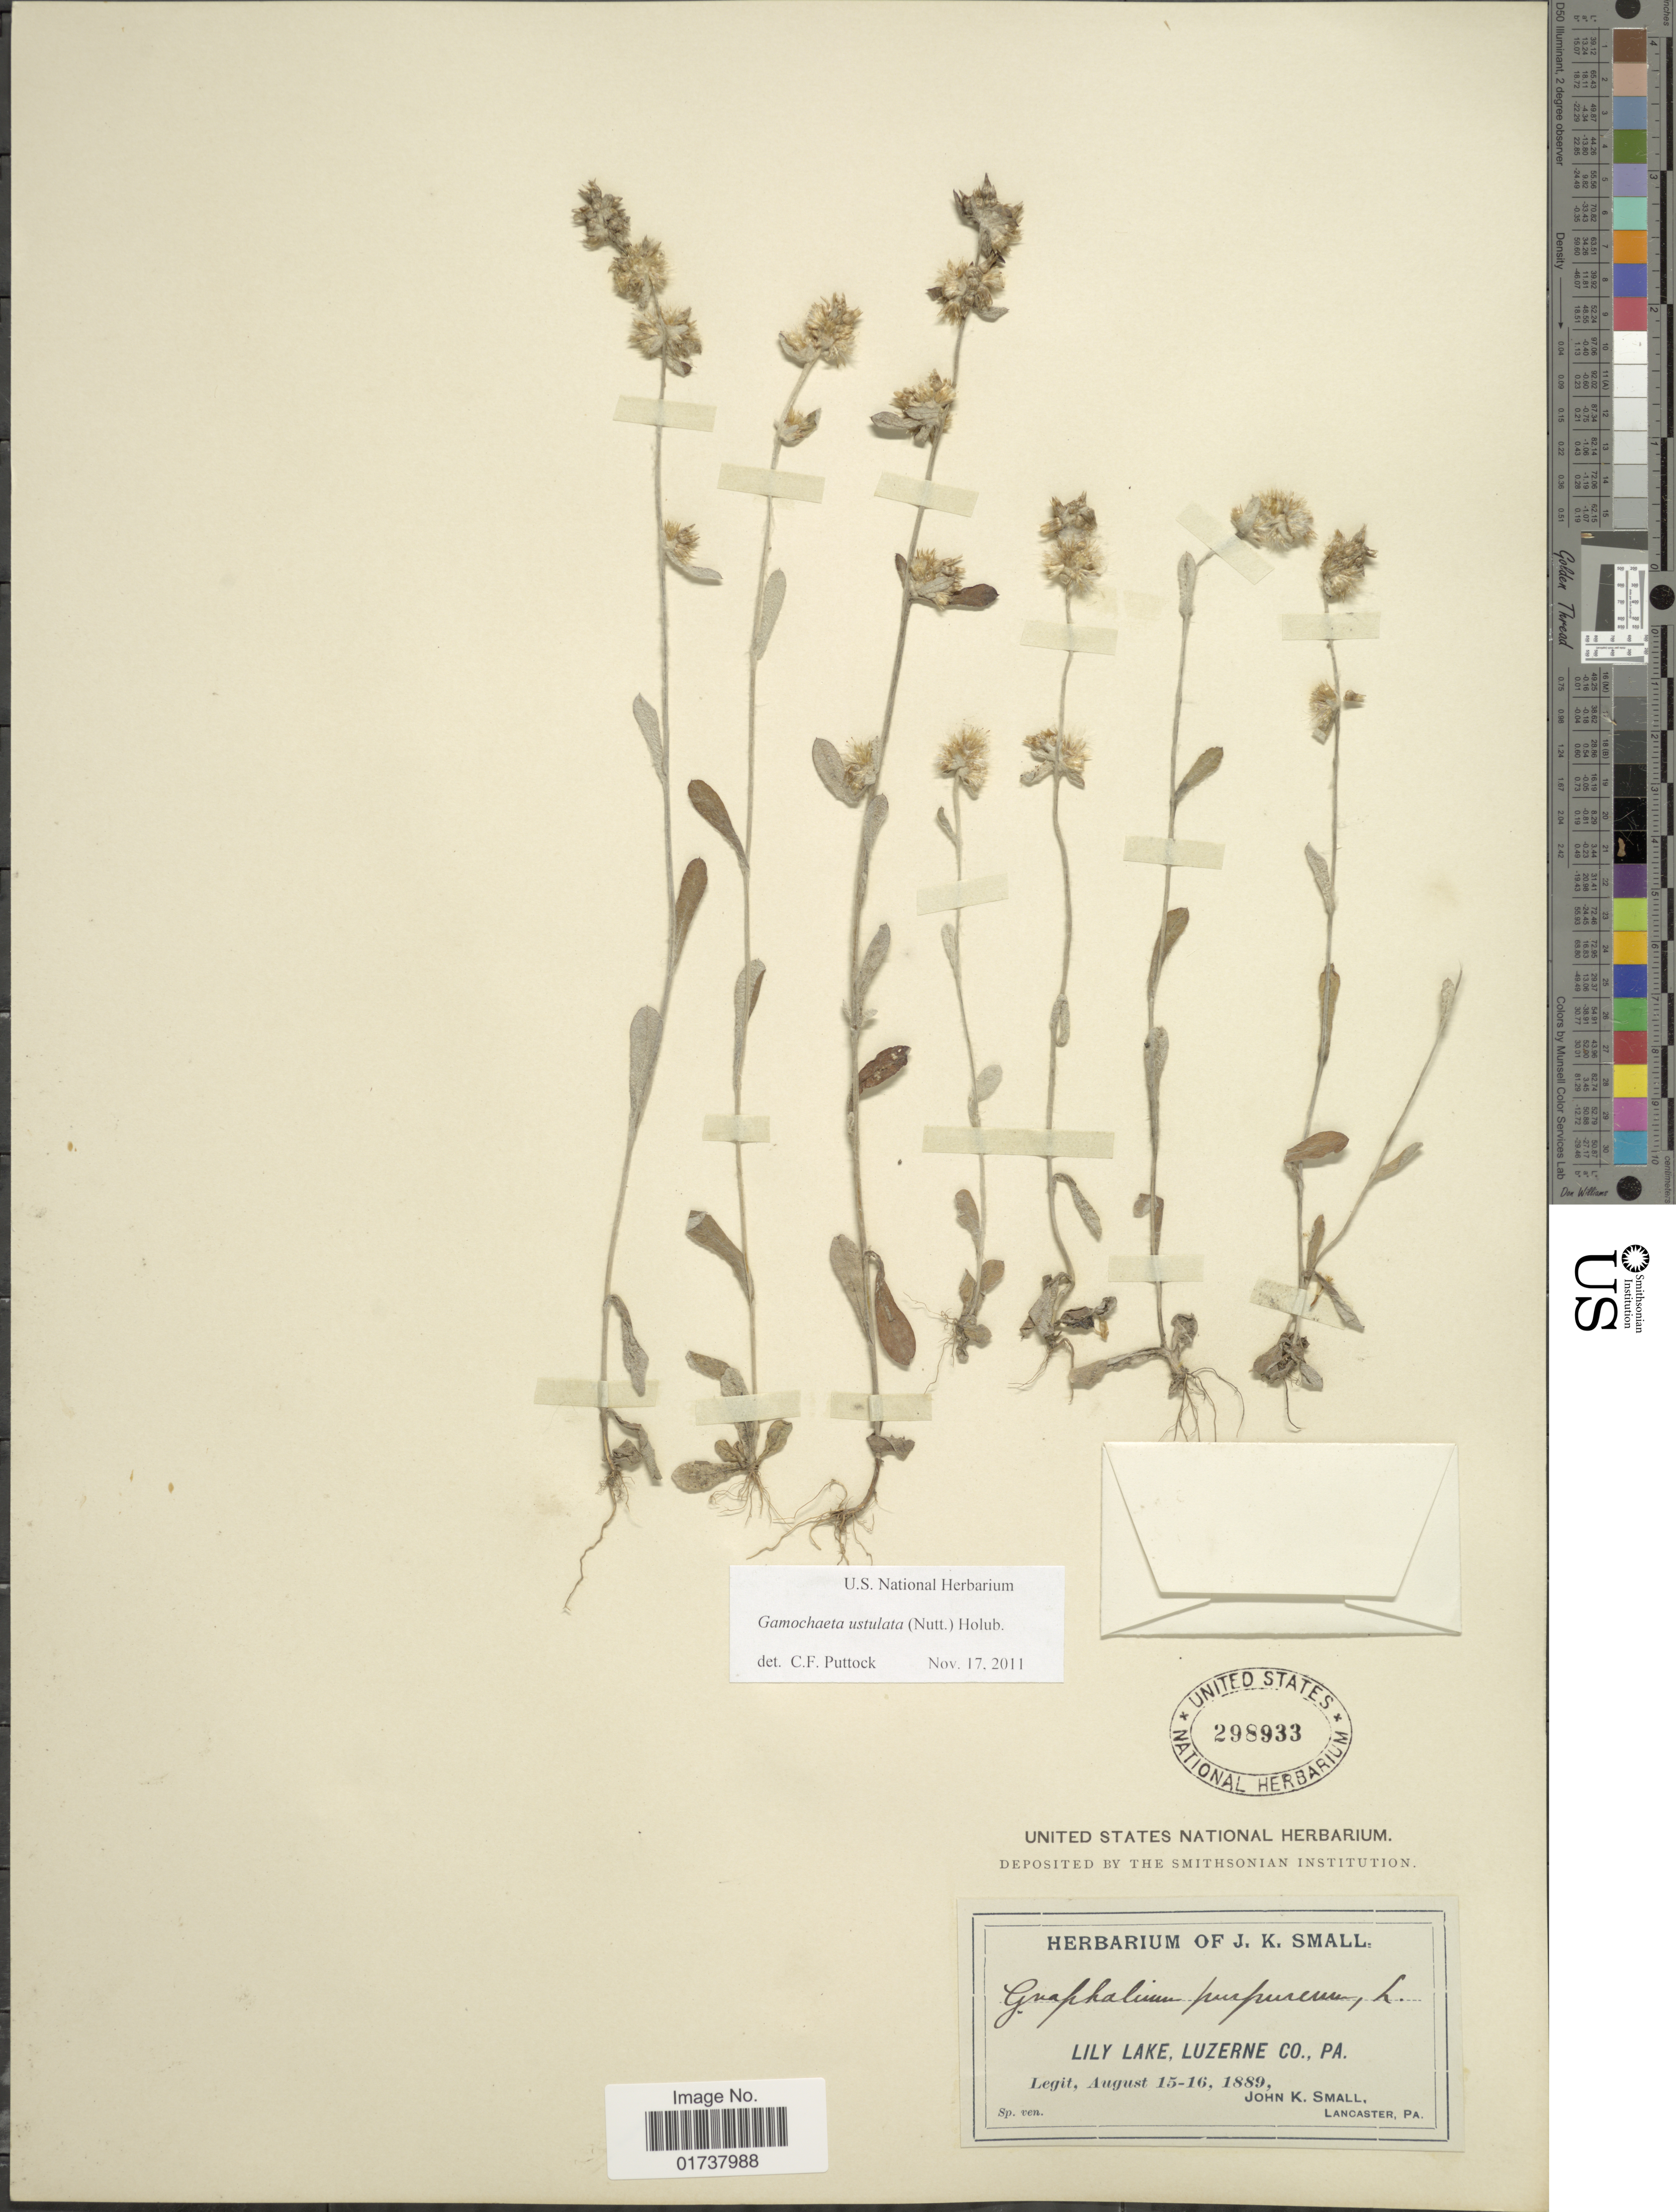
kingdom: Plantae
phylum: Tracheophyta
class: Magnoliopsida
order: Asterales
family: Asteraceae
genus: Gamochaeta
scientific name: Gamochaeta purpurea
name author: (L.) Cabrera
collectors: J. K. Small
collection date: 1889-08-15/1889-08-16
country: United States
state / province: Pennsylvania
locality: Lily Lake, Luzerne Co., Pa.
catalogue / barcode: US 298933